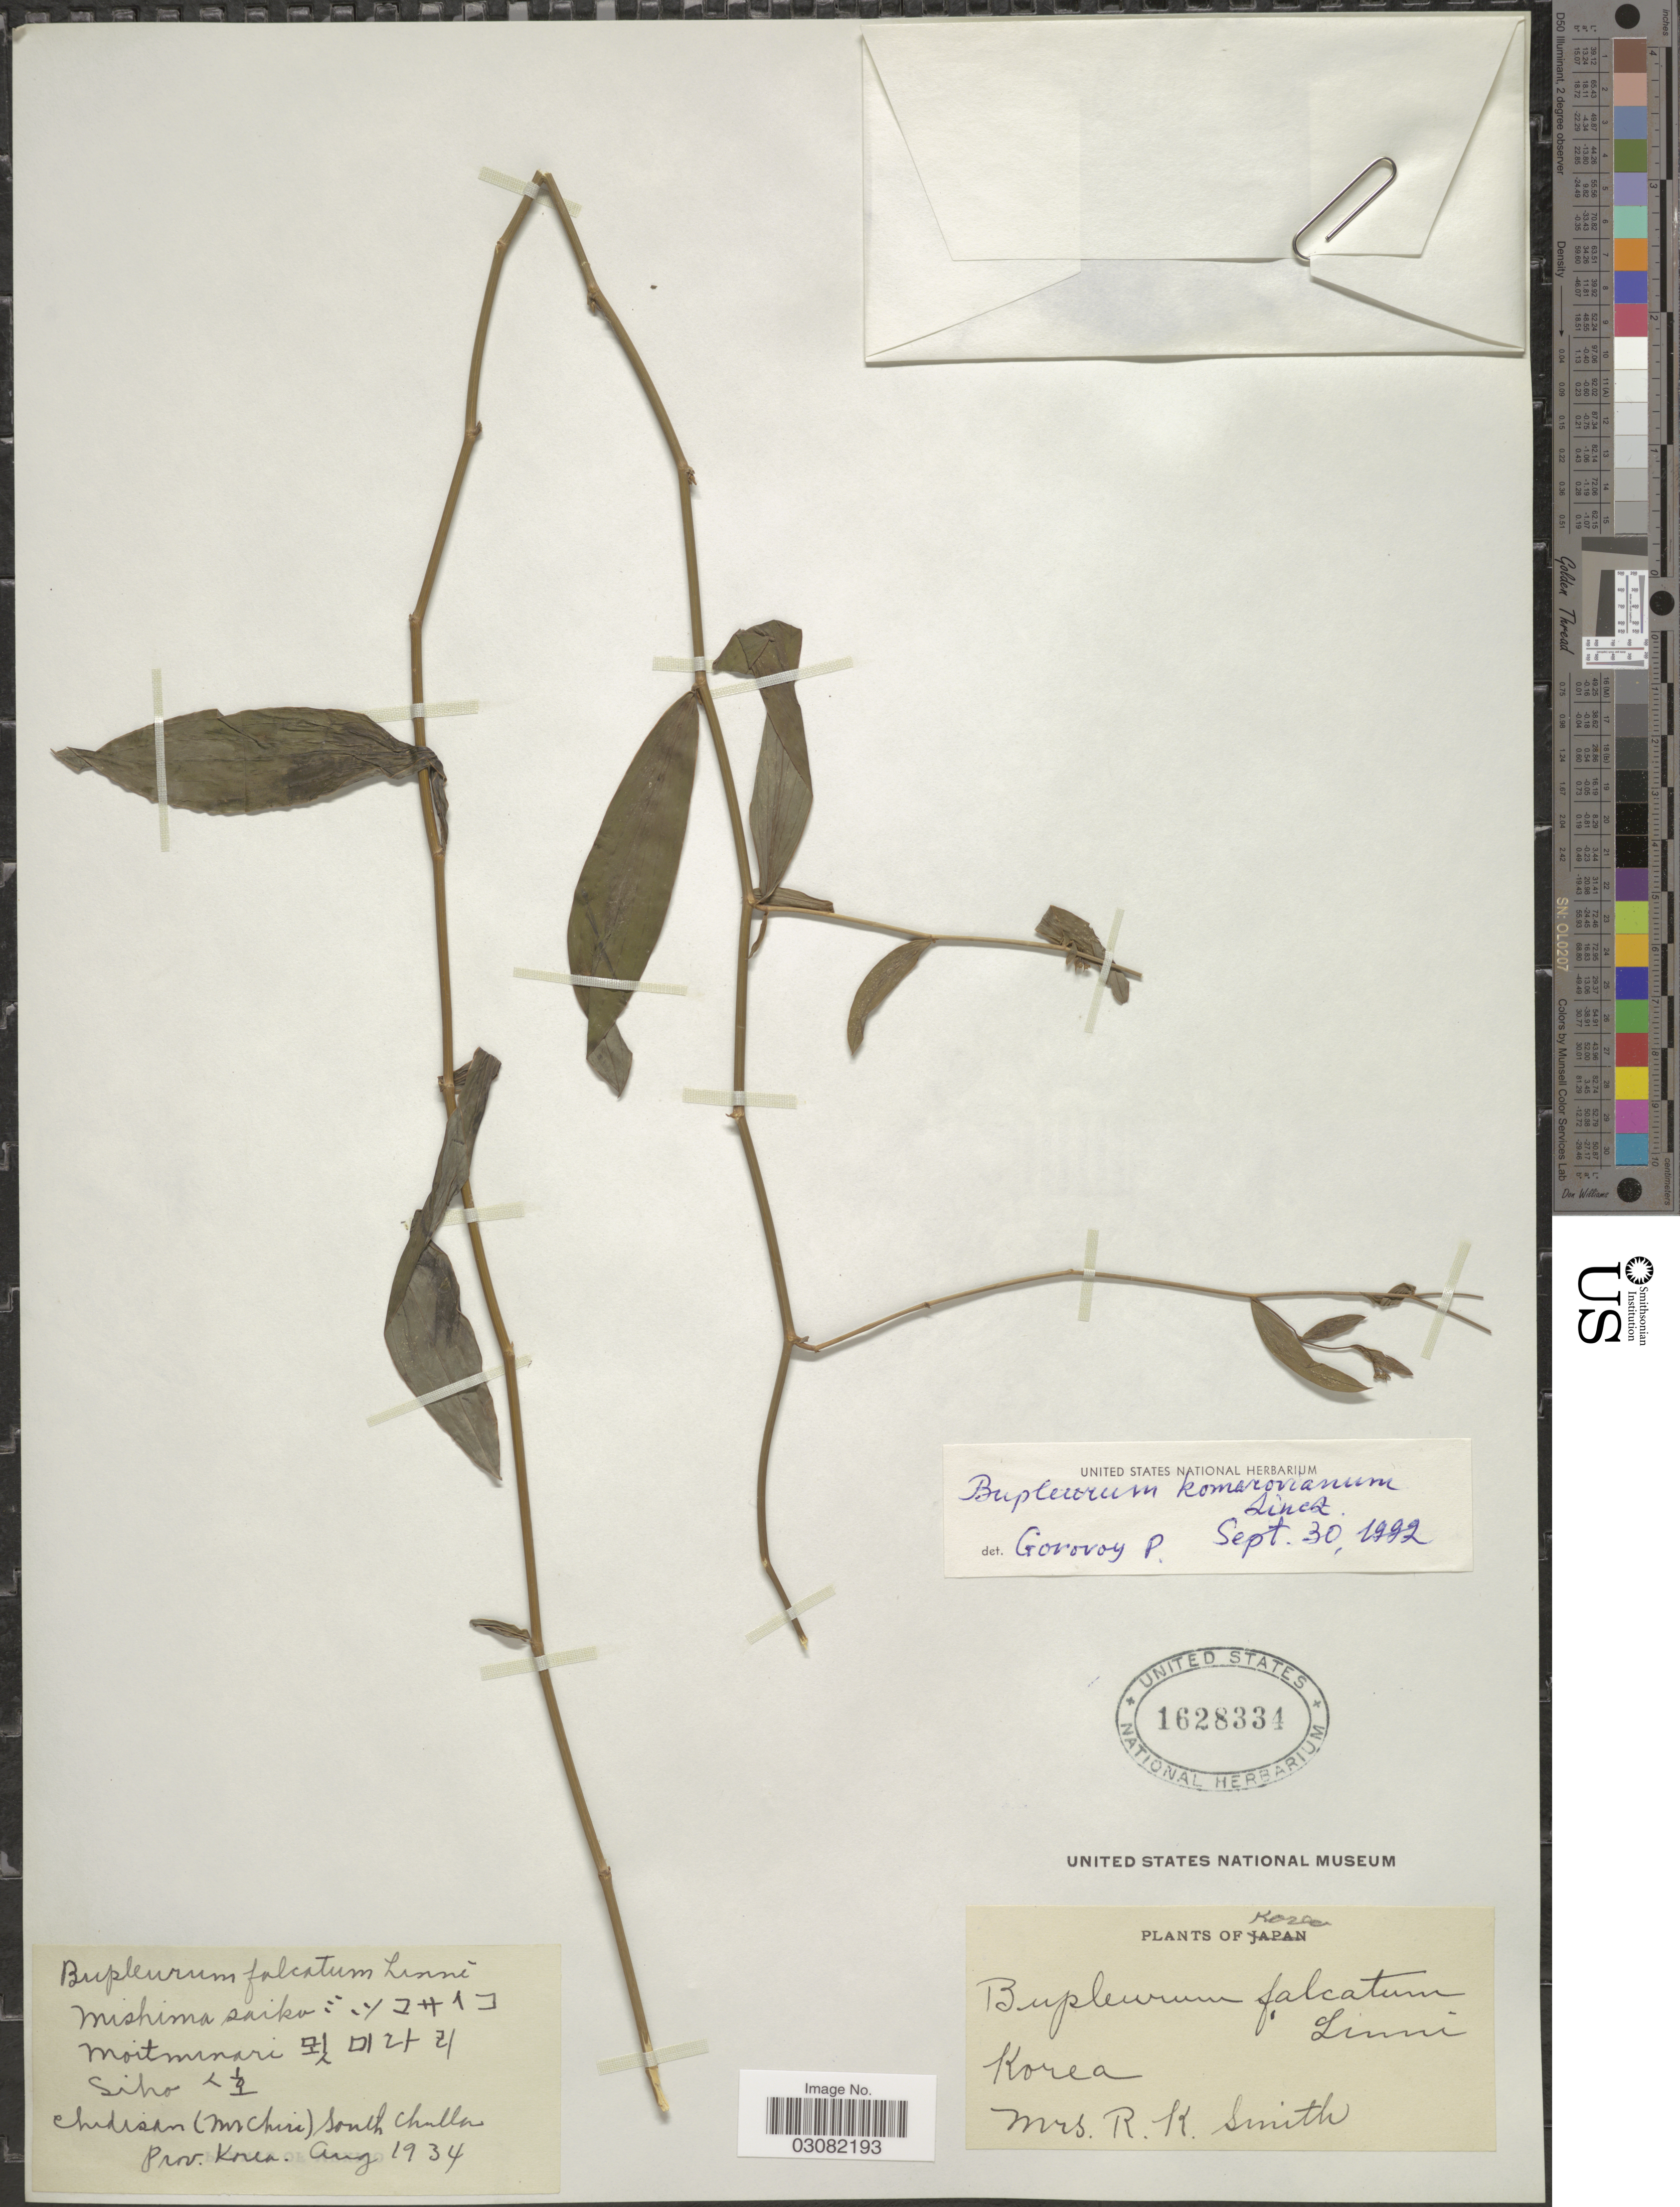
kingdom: Plantae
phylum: Tracheophyta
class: Magnoliopsida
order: Apiales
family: Apiaceae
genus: Bupleurum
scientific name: Bupleurum falcatum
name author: L.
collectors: R. Smith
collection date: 1934-08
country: South Korea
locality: Chidisan (mt Chiri) South Challa, Prov. Korea.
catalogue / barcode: US 1628334